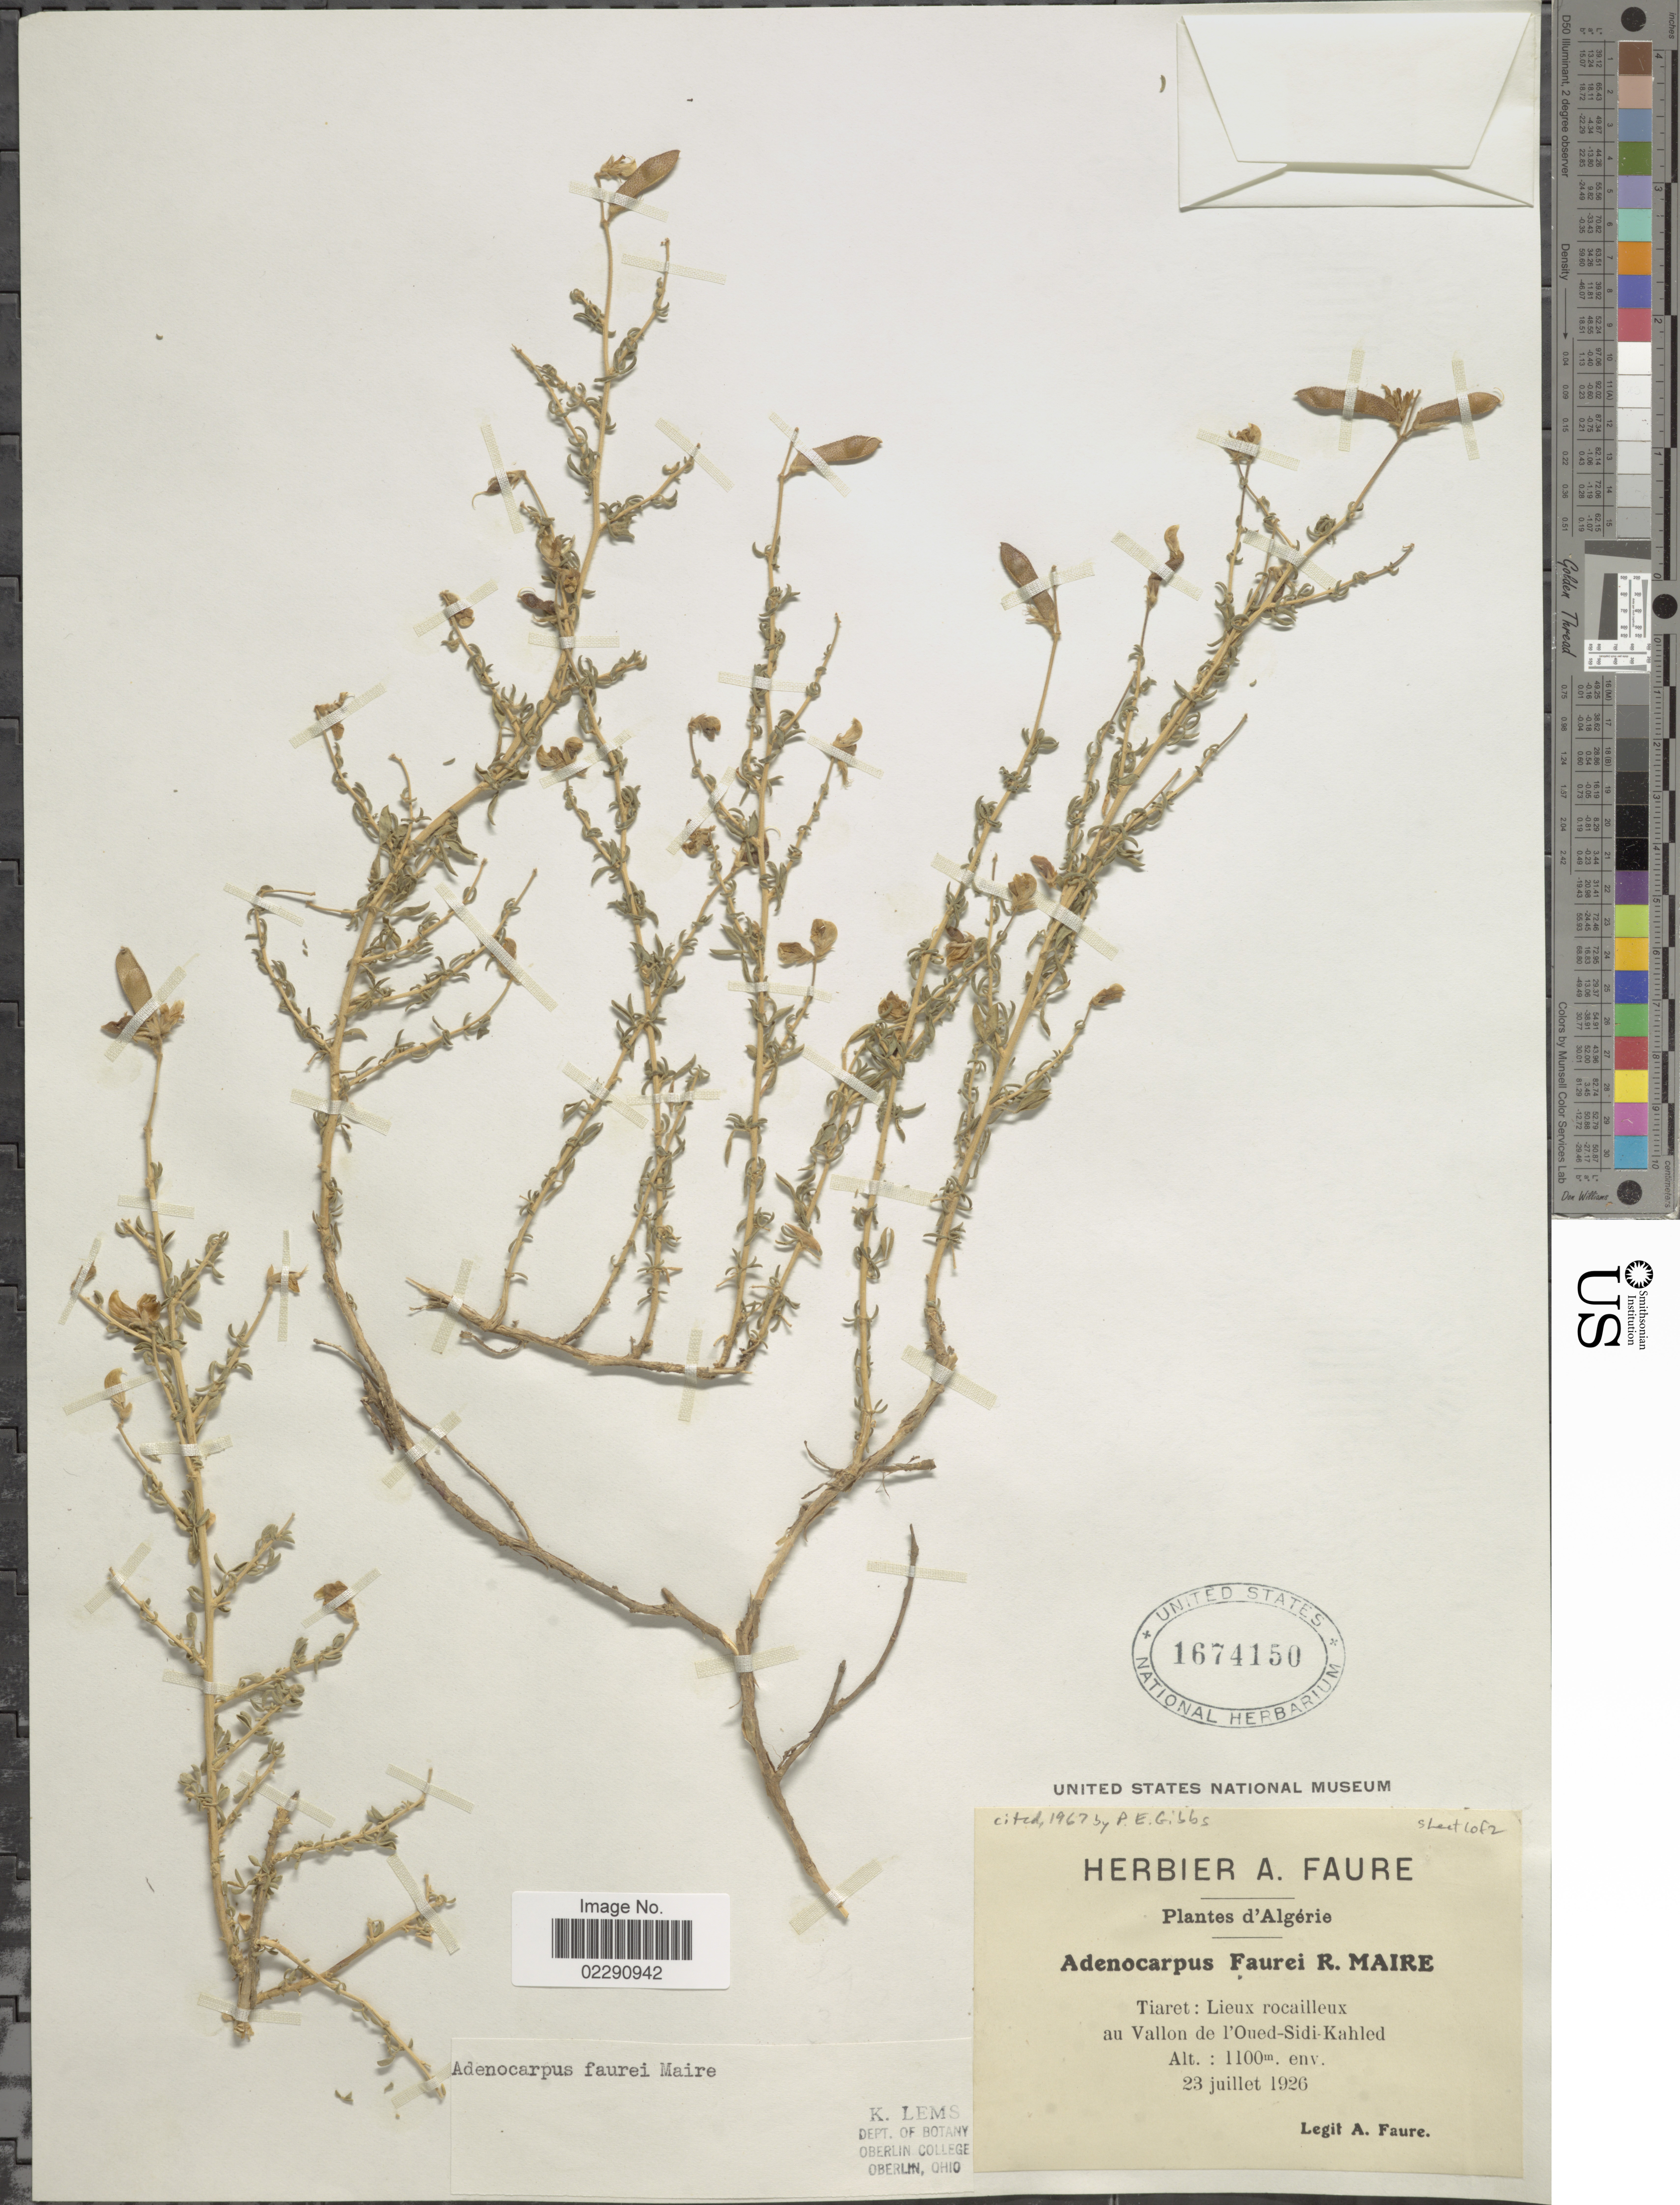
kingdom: Plantae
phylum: Tracheophyta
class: Magnoliopsida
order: Fabales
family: Fabaceae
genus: Adenocarpus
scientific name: Adenocarpus faurei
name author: Maire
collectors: A. Faure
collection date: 1926-07-23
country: Algeria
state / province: Tiaret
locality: Vallon de l'Oued-Sidi-Kahled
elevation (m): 1100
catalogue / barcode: US 1674150